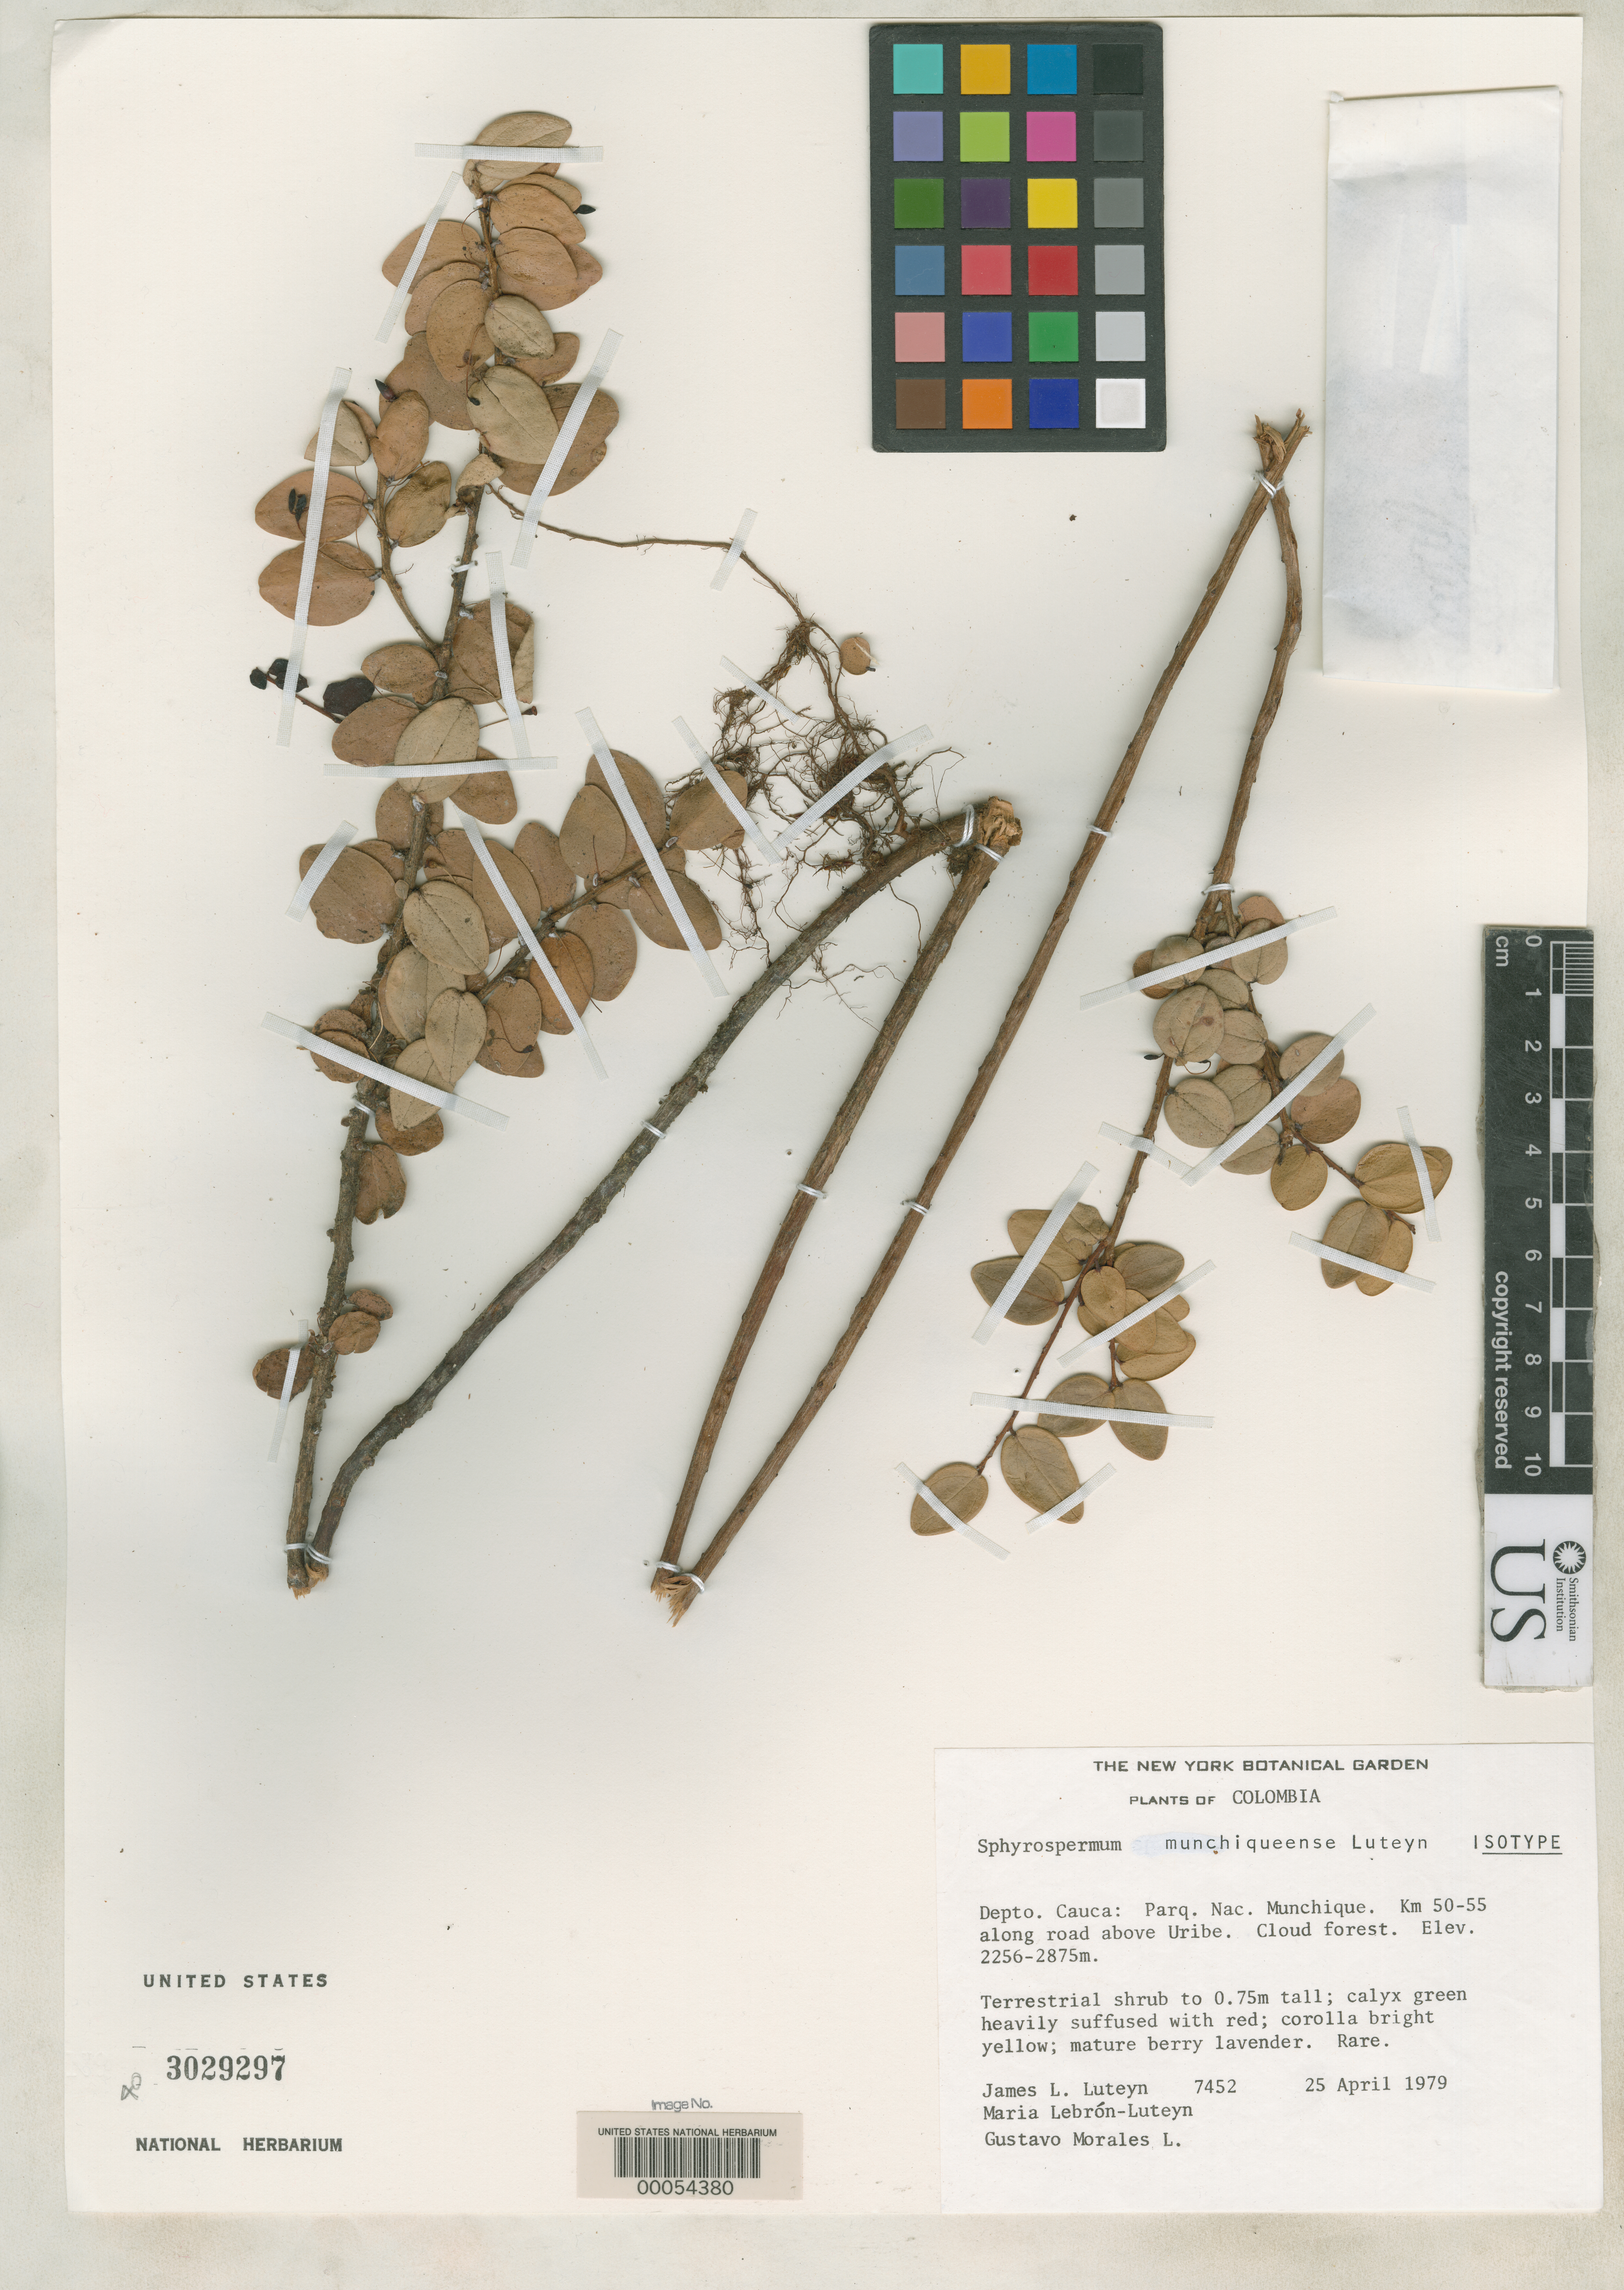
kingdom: Plantae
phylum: Tracheophyta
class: Magnoliopsida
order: Ericales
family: Ericaceae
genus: Sphyrospermum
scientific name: Sphyrospermum munchiqueense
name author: Luteyn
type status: Isotype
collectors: J. L. Luteyn, M. L. Lebrón-Luteyn & G. Morales L.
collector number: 7452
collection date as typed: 25 Apr 1979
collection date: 1979-04-25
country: Colombia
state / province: Cauca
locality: Parque Nacional Munchique, km 50-55 along road above Uribe.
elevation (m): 2256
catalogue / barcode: US 3029297